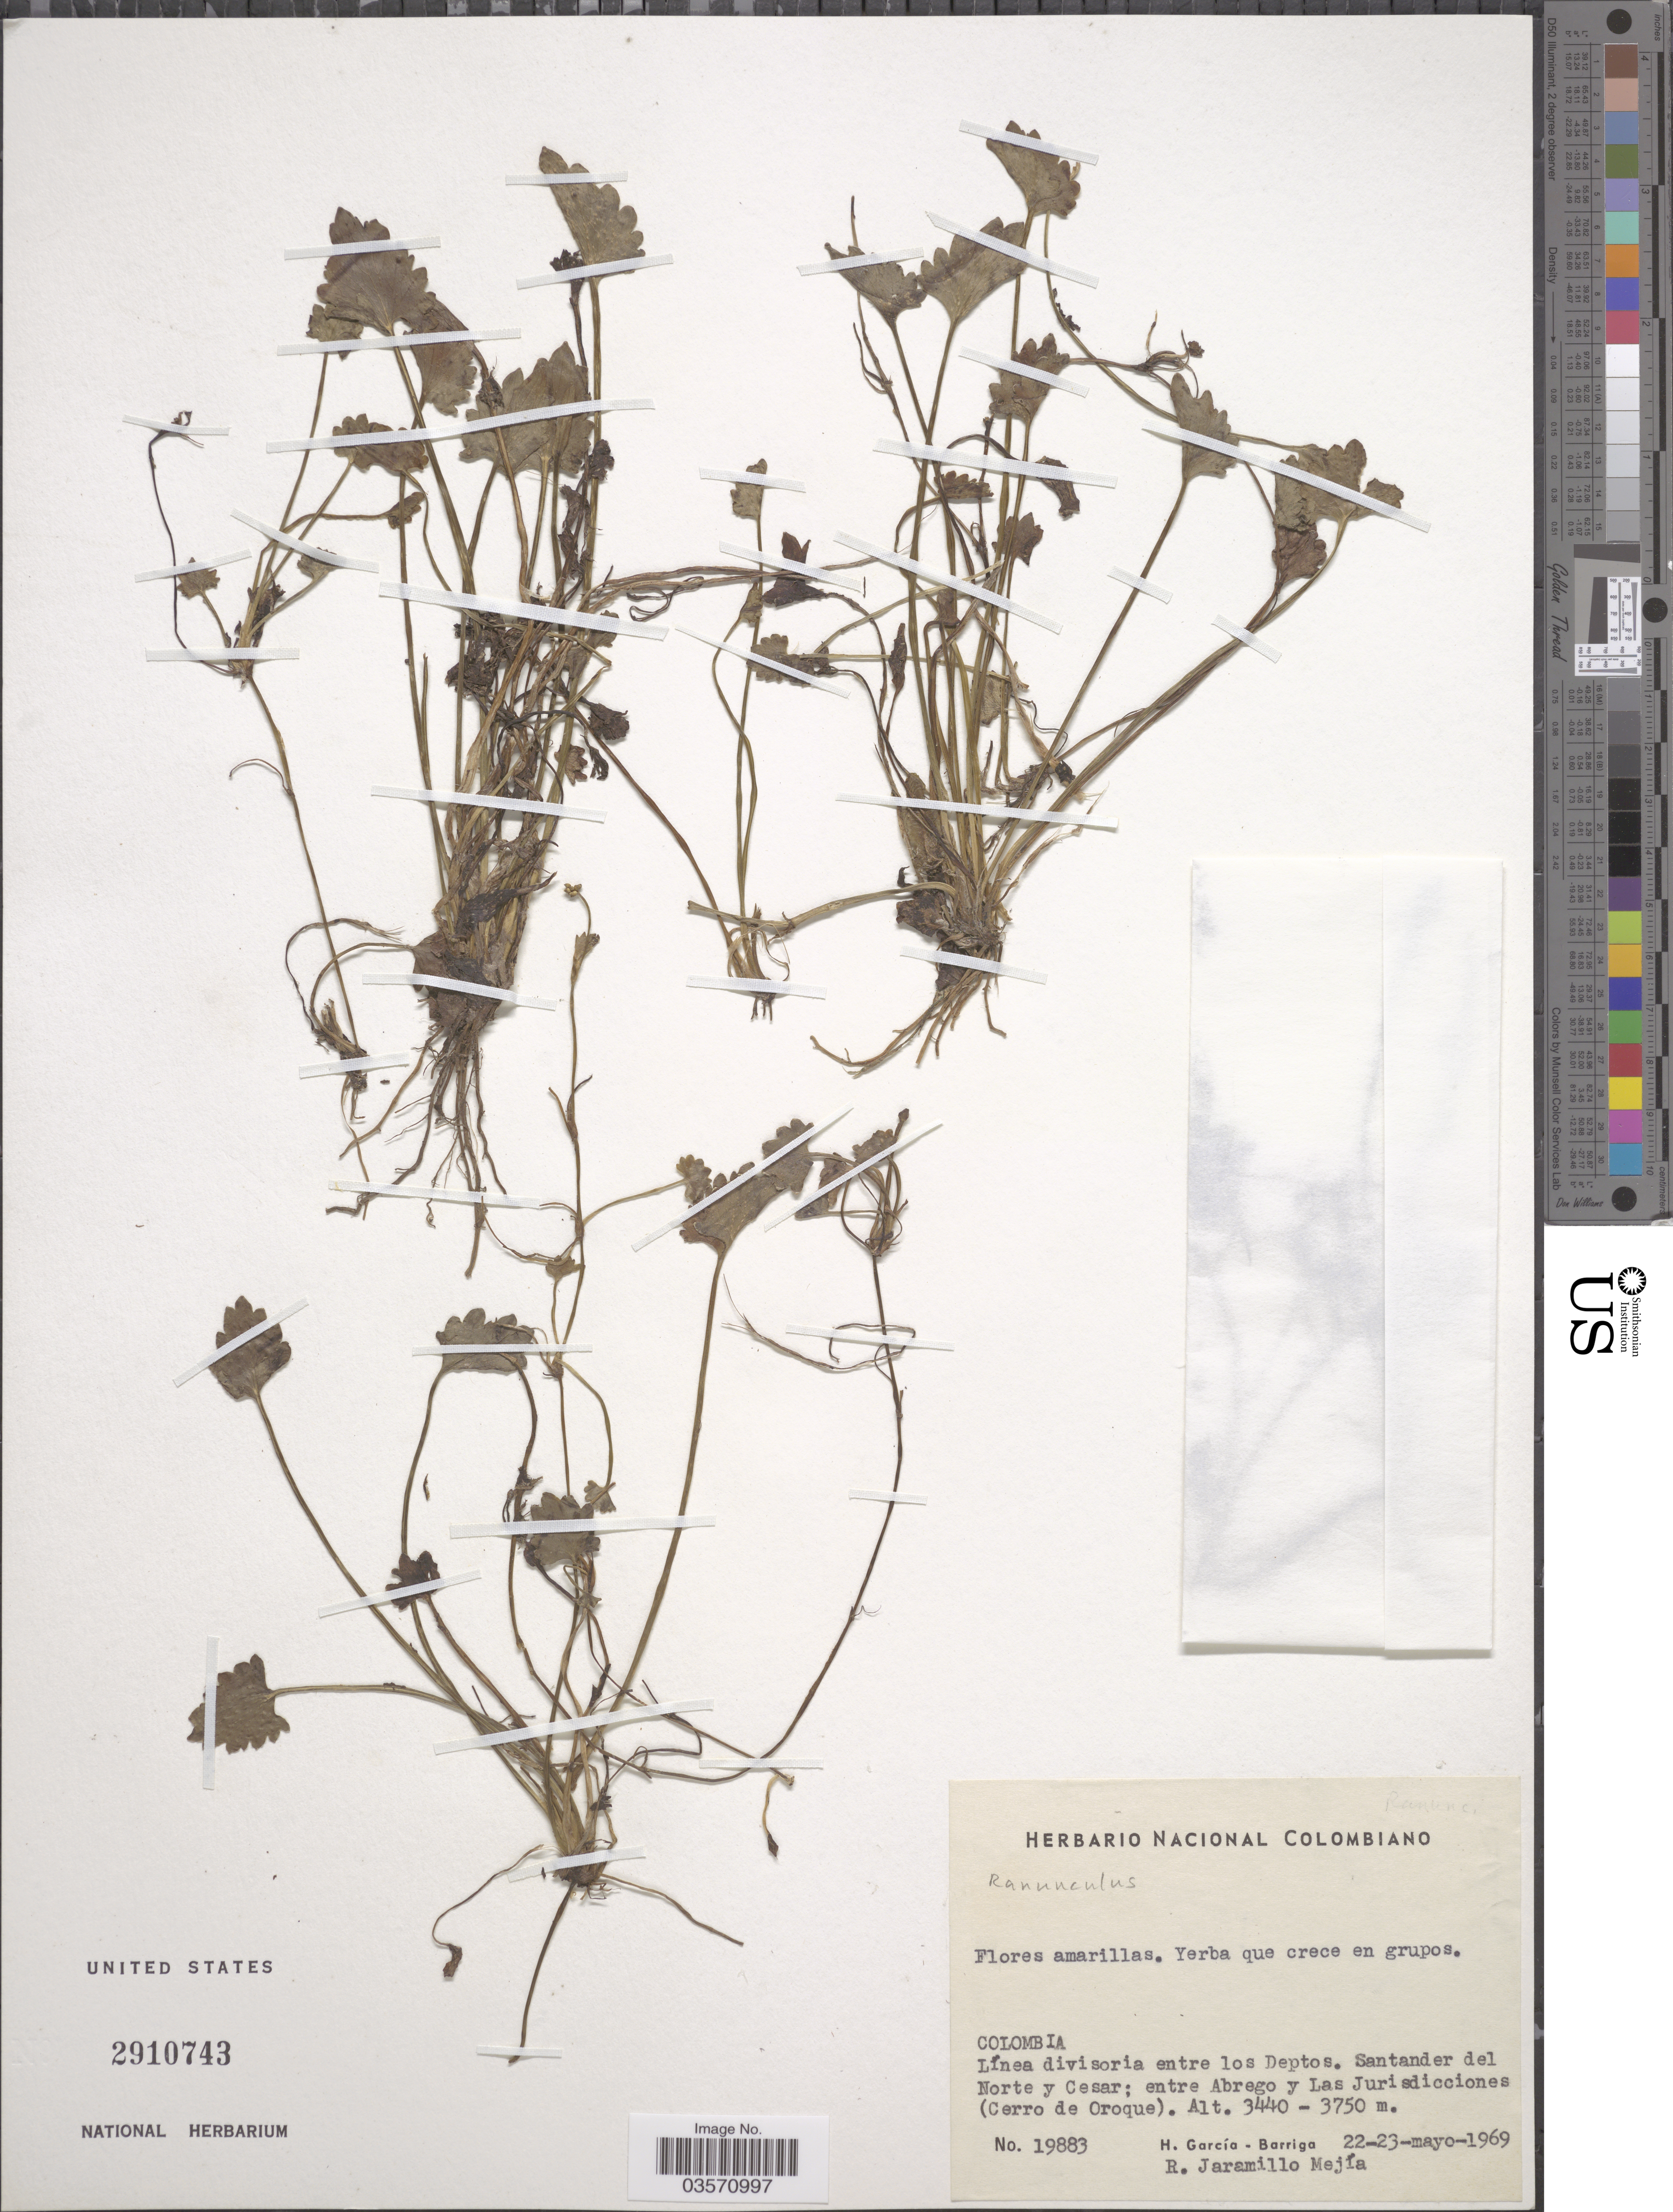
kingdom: Plantae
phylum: Tracheophyta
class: Magnoliopsida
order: Ranunculales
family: Ranunculaceae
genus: Ranunculus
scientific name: Ranunculus sp.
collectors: H. García Barriga & R. Jaramillo M.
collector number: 19883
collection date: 1969-05-22/1969-05-23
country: Colombia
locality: Línea divisoria entre los Deptos. Santander del Norte y Cesar; entre Abrego y Las Jurisdicciones (Cerro de Oroque).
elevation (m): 3440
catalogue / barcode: US 2910743